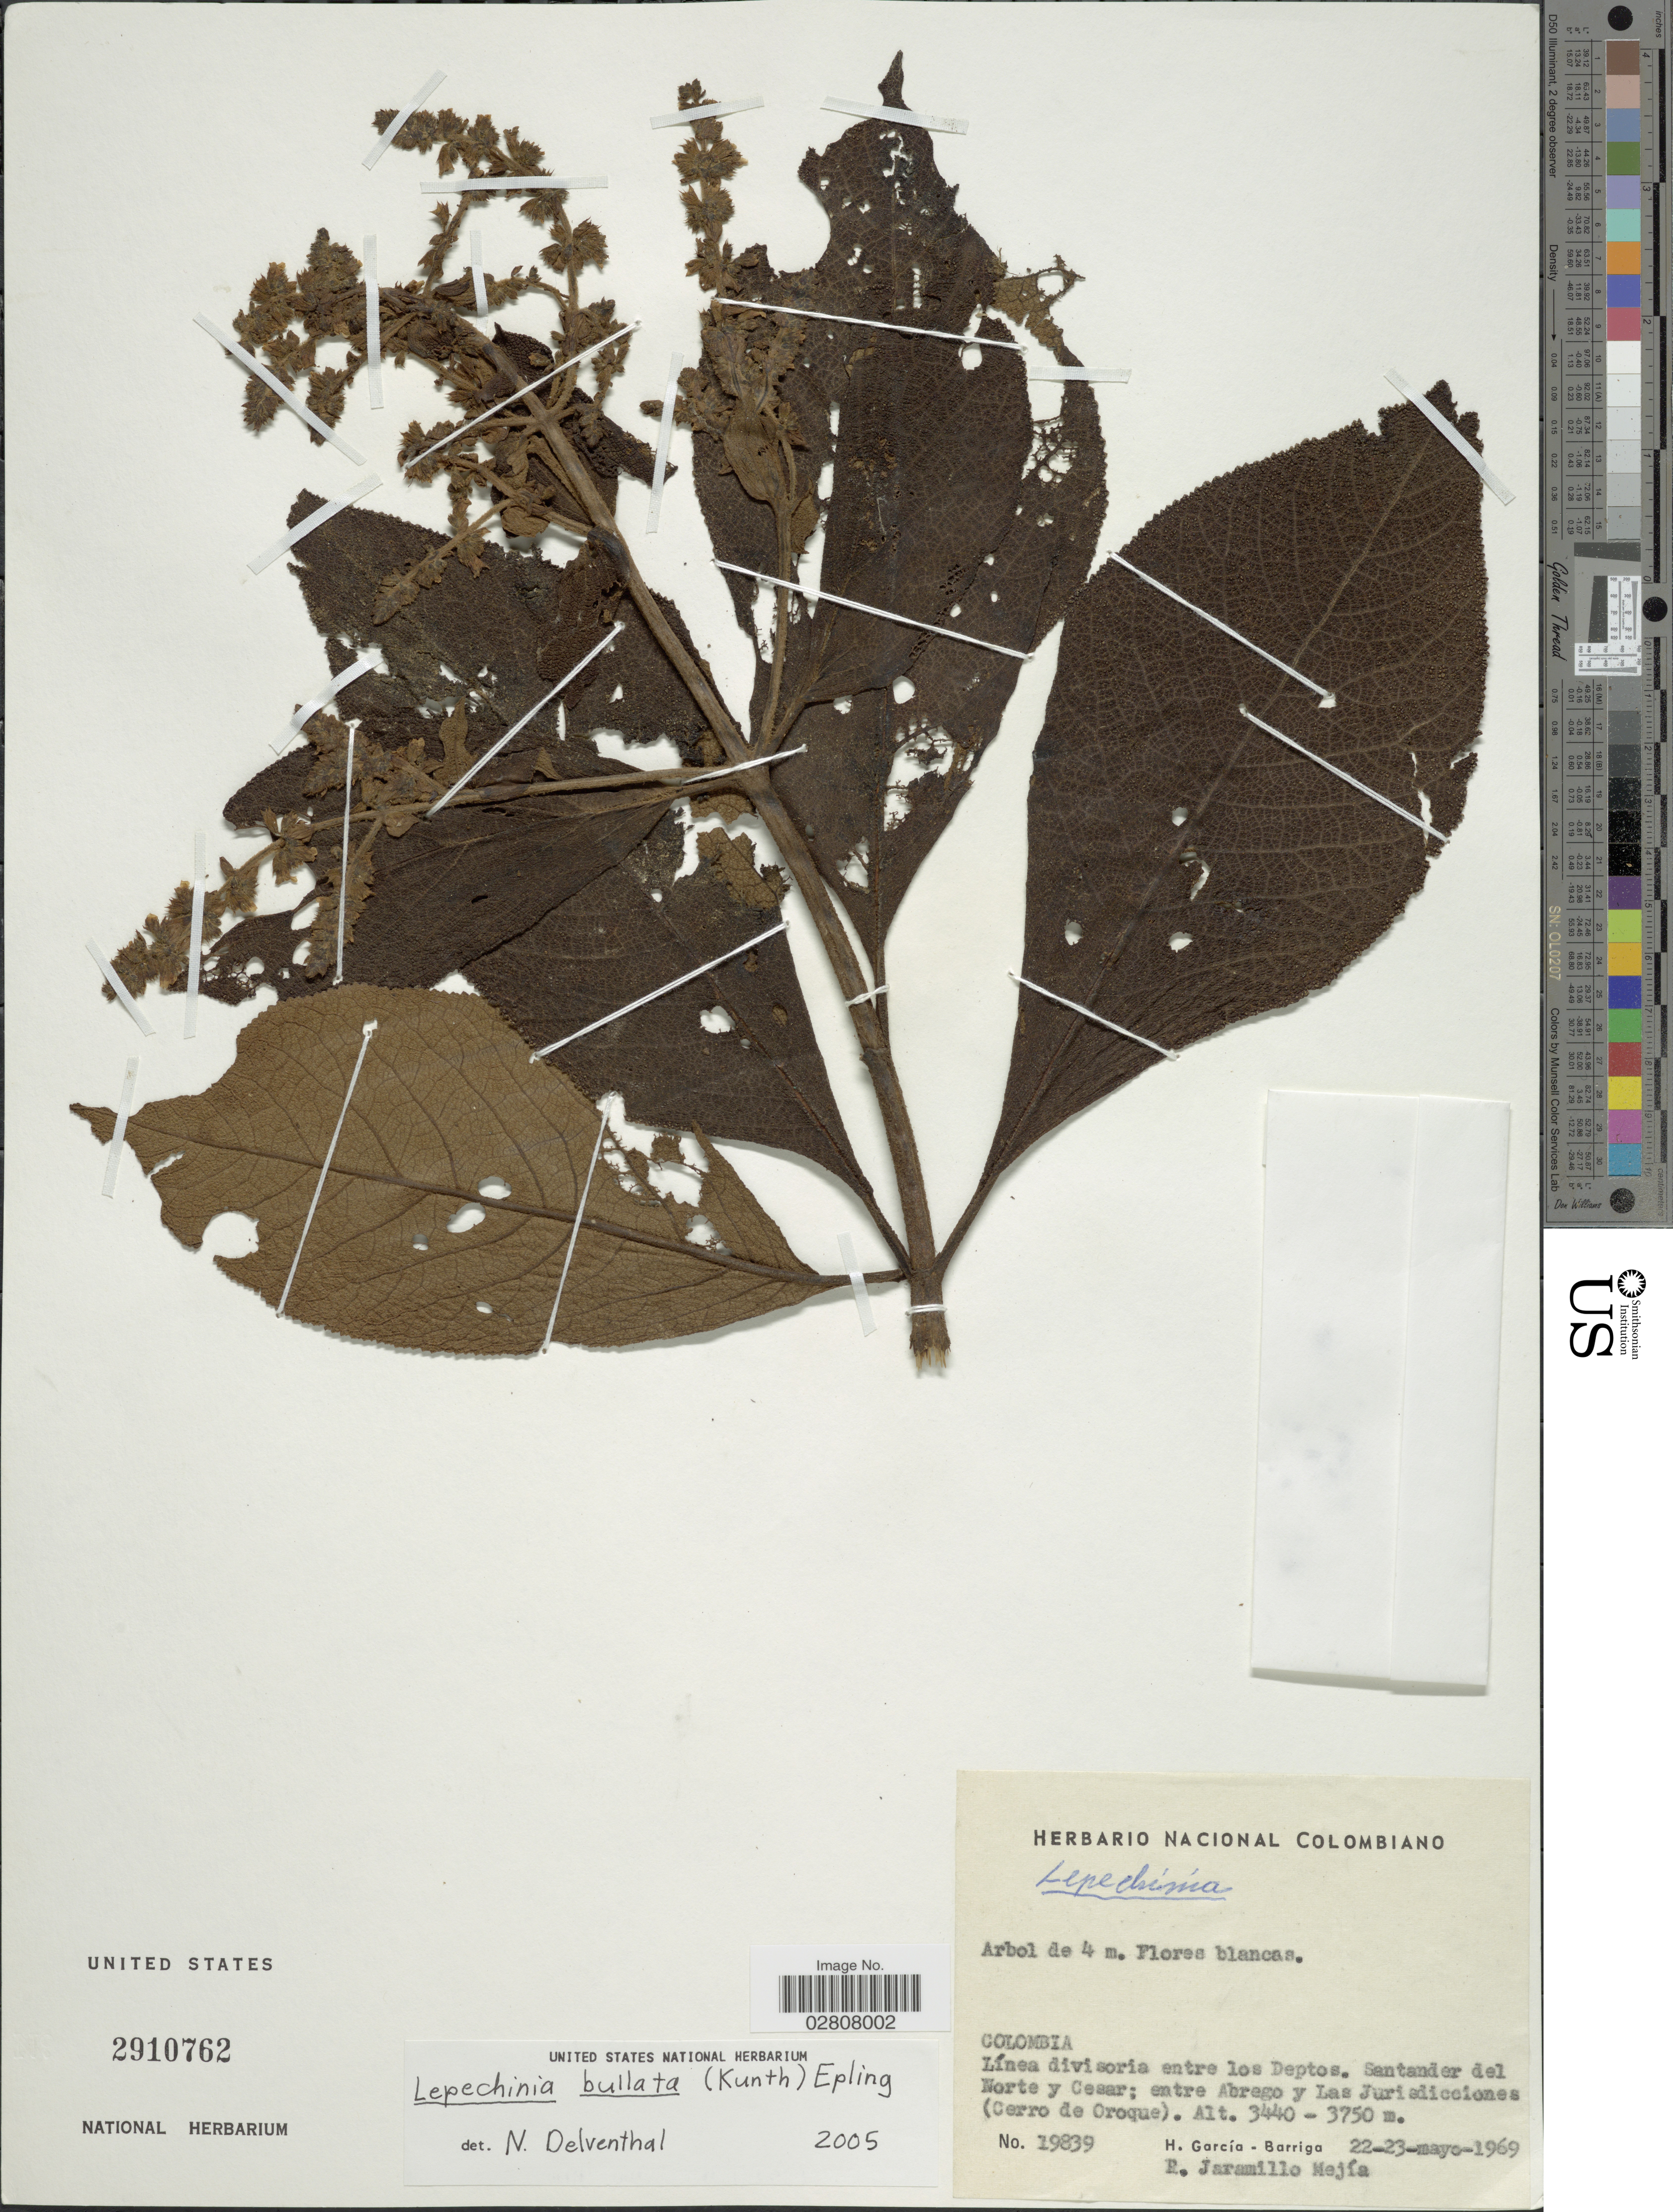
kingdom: Plantae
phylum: Tracheophyta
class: Magnoliopsida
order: Lamiales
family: Lamiaceae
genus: Lepechinia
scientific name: Lepechinia bullata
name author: (Kunth) Epling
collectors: H. García Barriga & R. Jaramillo M.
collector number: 19839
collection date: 1969-05-22/1969-05-23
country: Colombia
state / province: Norte de Santander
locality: Línea divisoria entre los Deptos. Santander del Norte y Cesar; entre Abrego y Las Juriadicciones (Cerro de Oroque).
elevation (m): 3440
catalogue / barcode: US 2910762